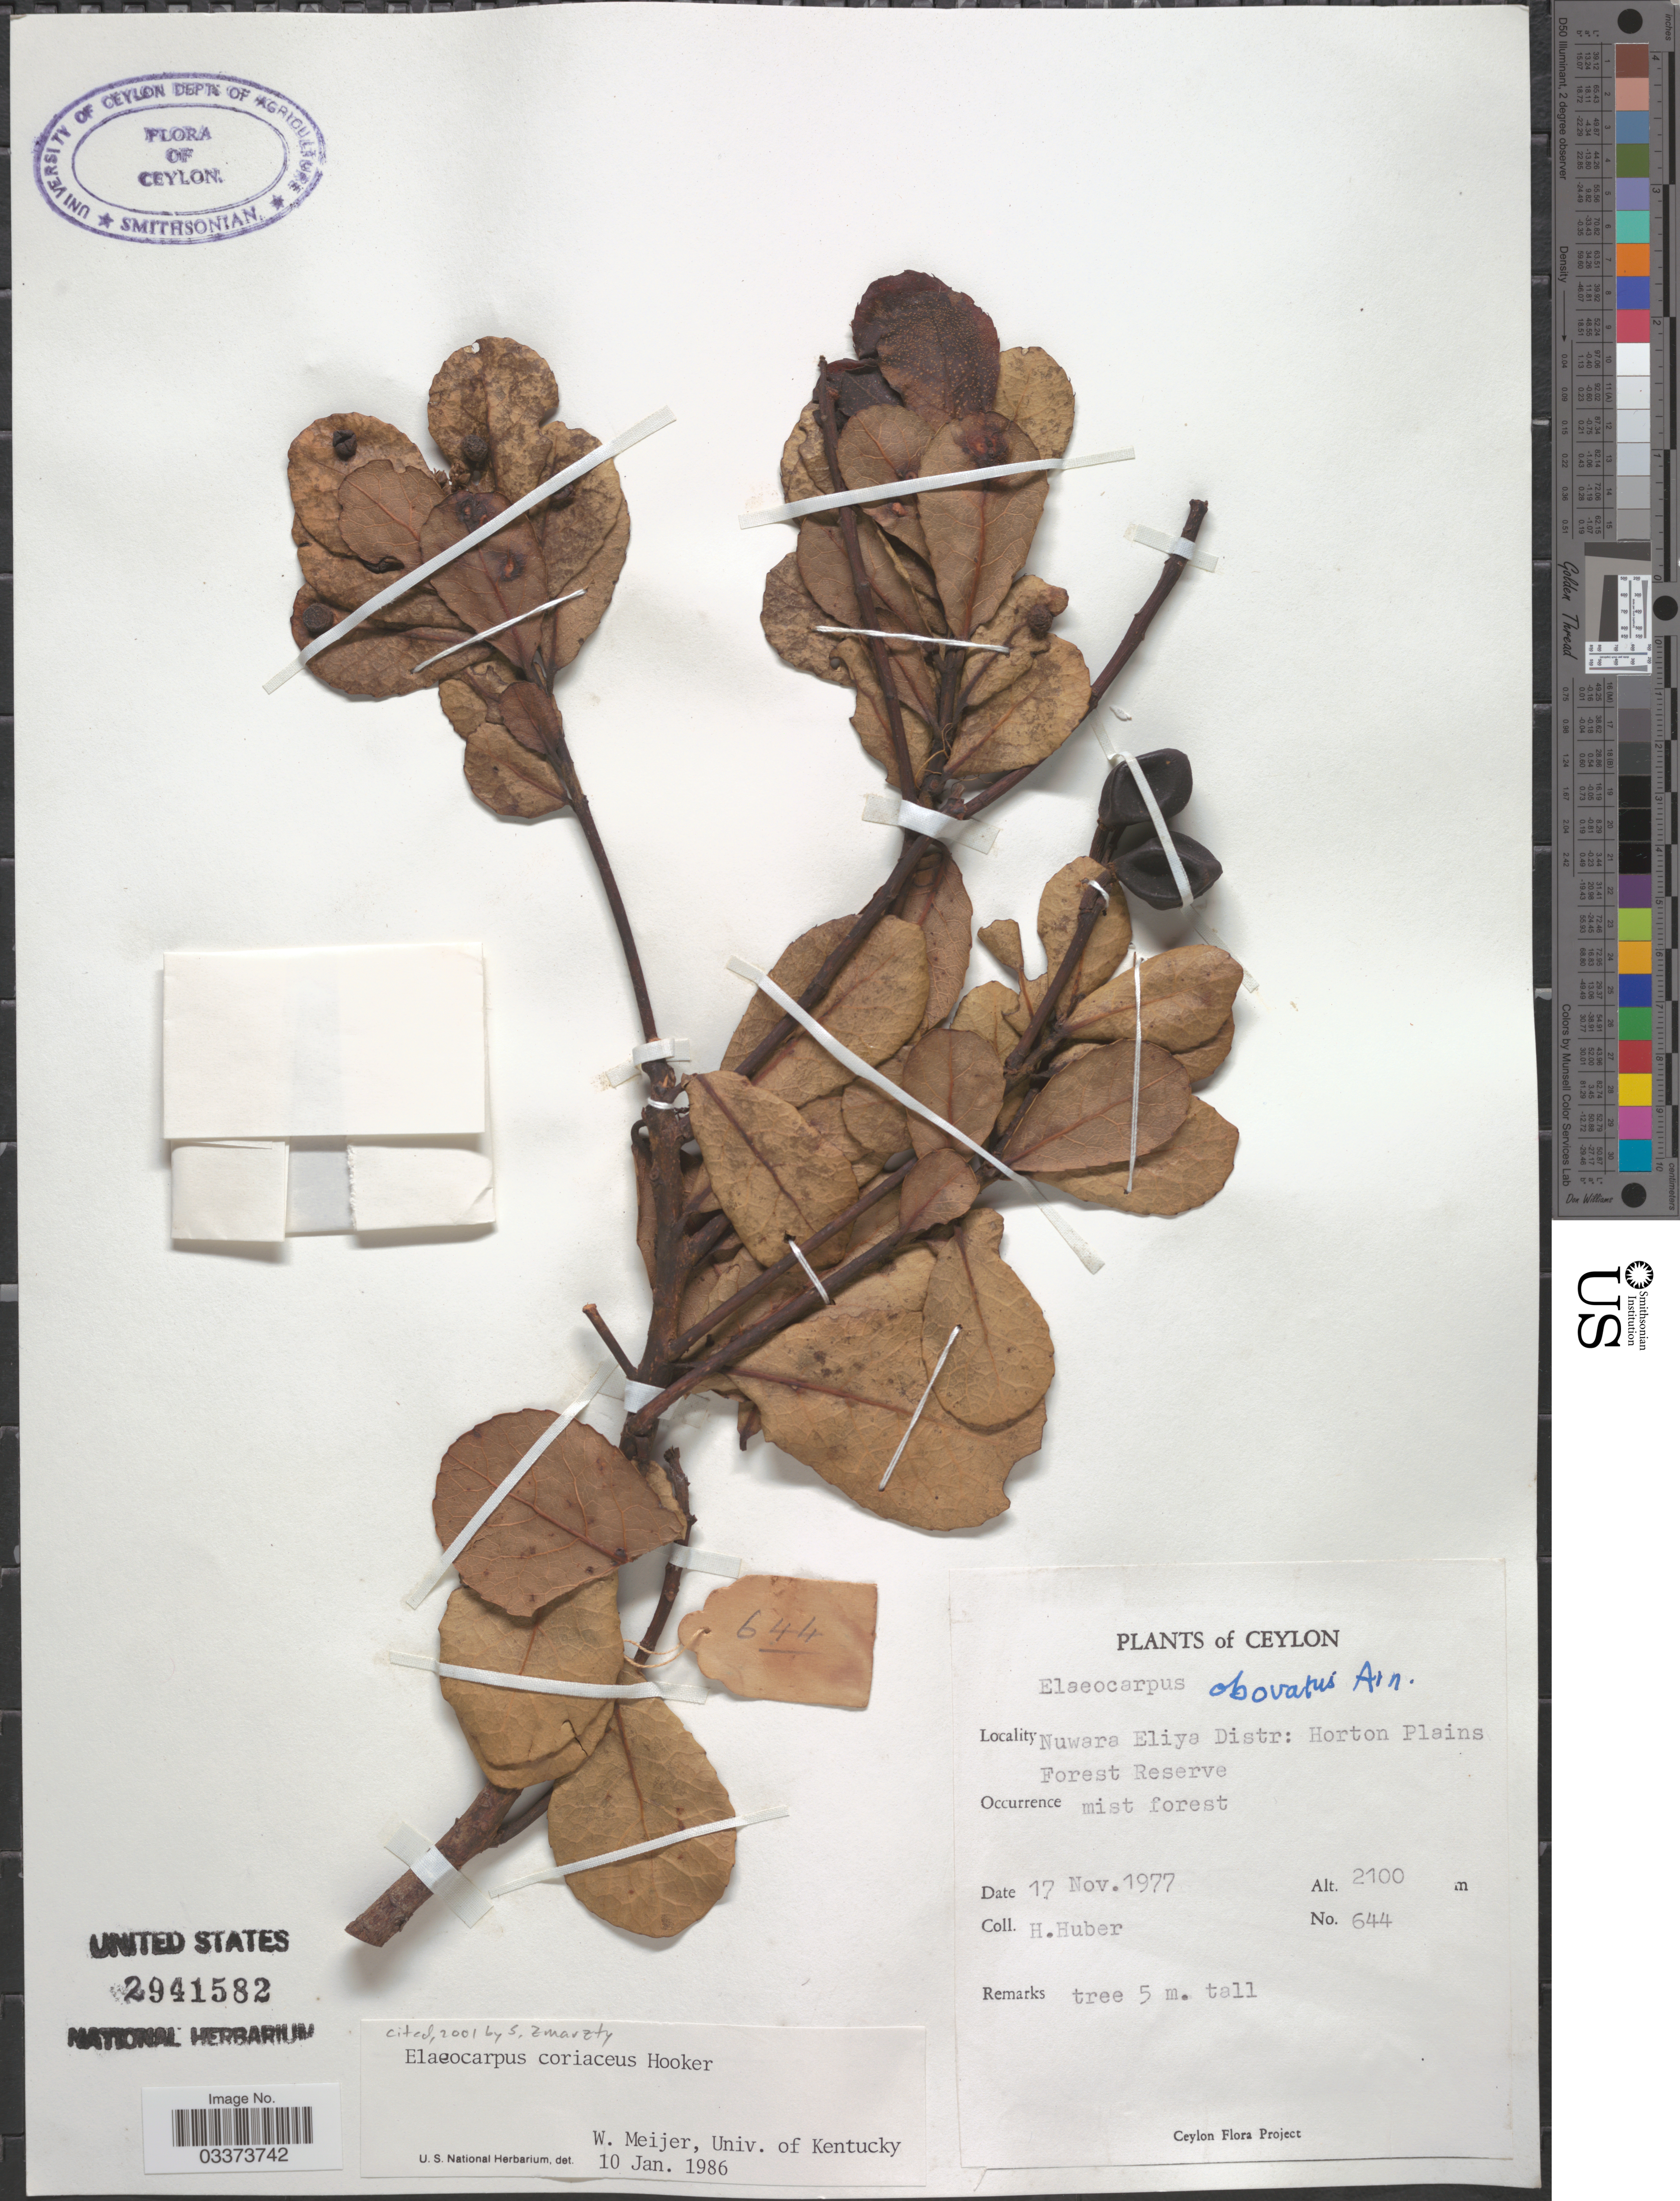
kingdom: Plantae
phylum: Tracheophyta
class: Magnoliopsida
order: Oxalidales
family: Elaeocarpaceae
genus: Elaeocarpus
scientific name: Elaeocarpus coriaceus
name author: Hook.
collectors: H. Huber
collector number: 644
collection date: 1977-11-17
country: Sri Lanka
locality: Ceylon, Nuwara Eliya Distr: Horton Plains Forest Reserve.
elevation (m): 2100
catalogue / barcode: US 2941582